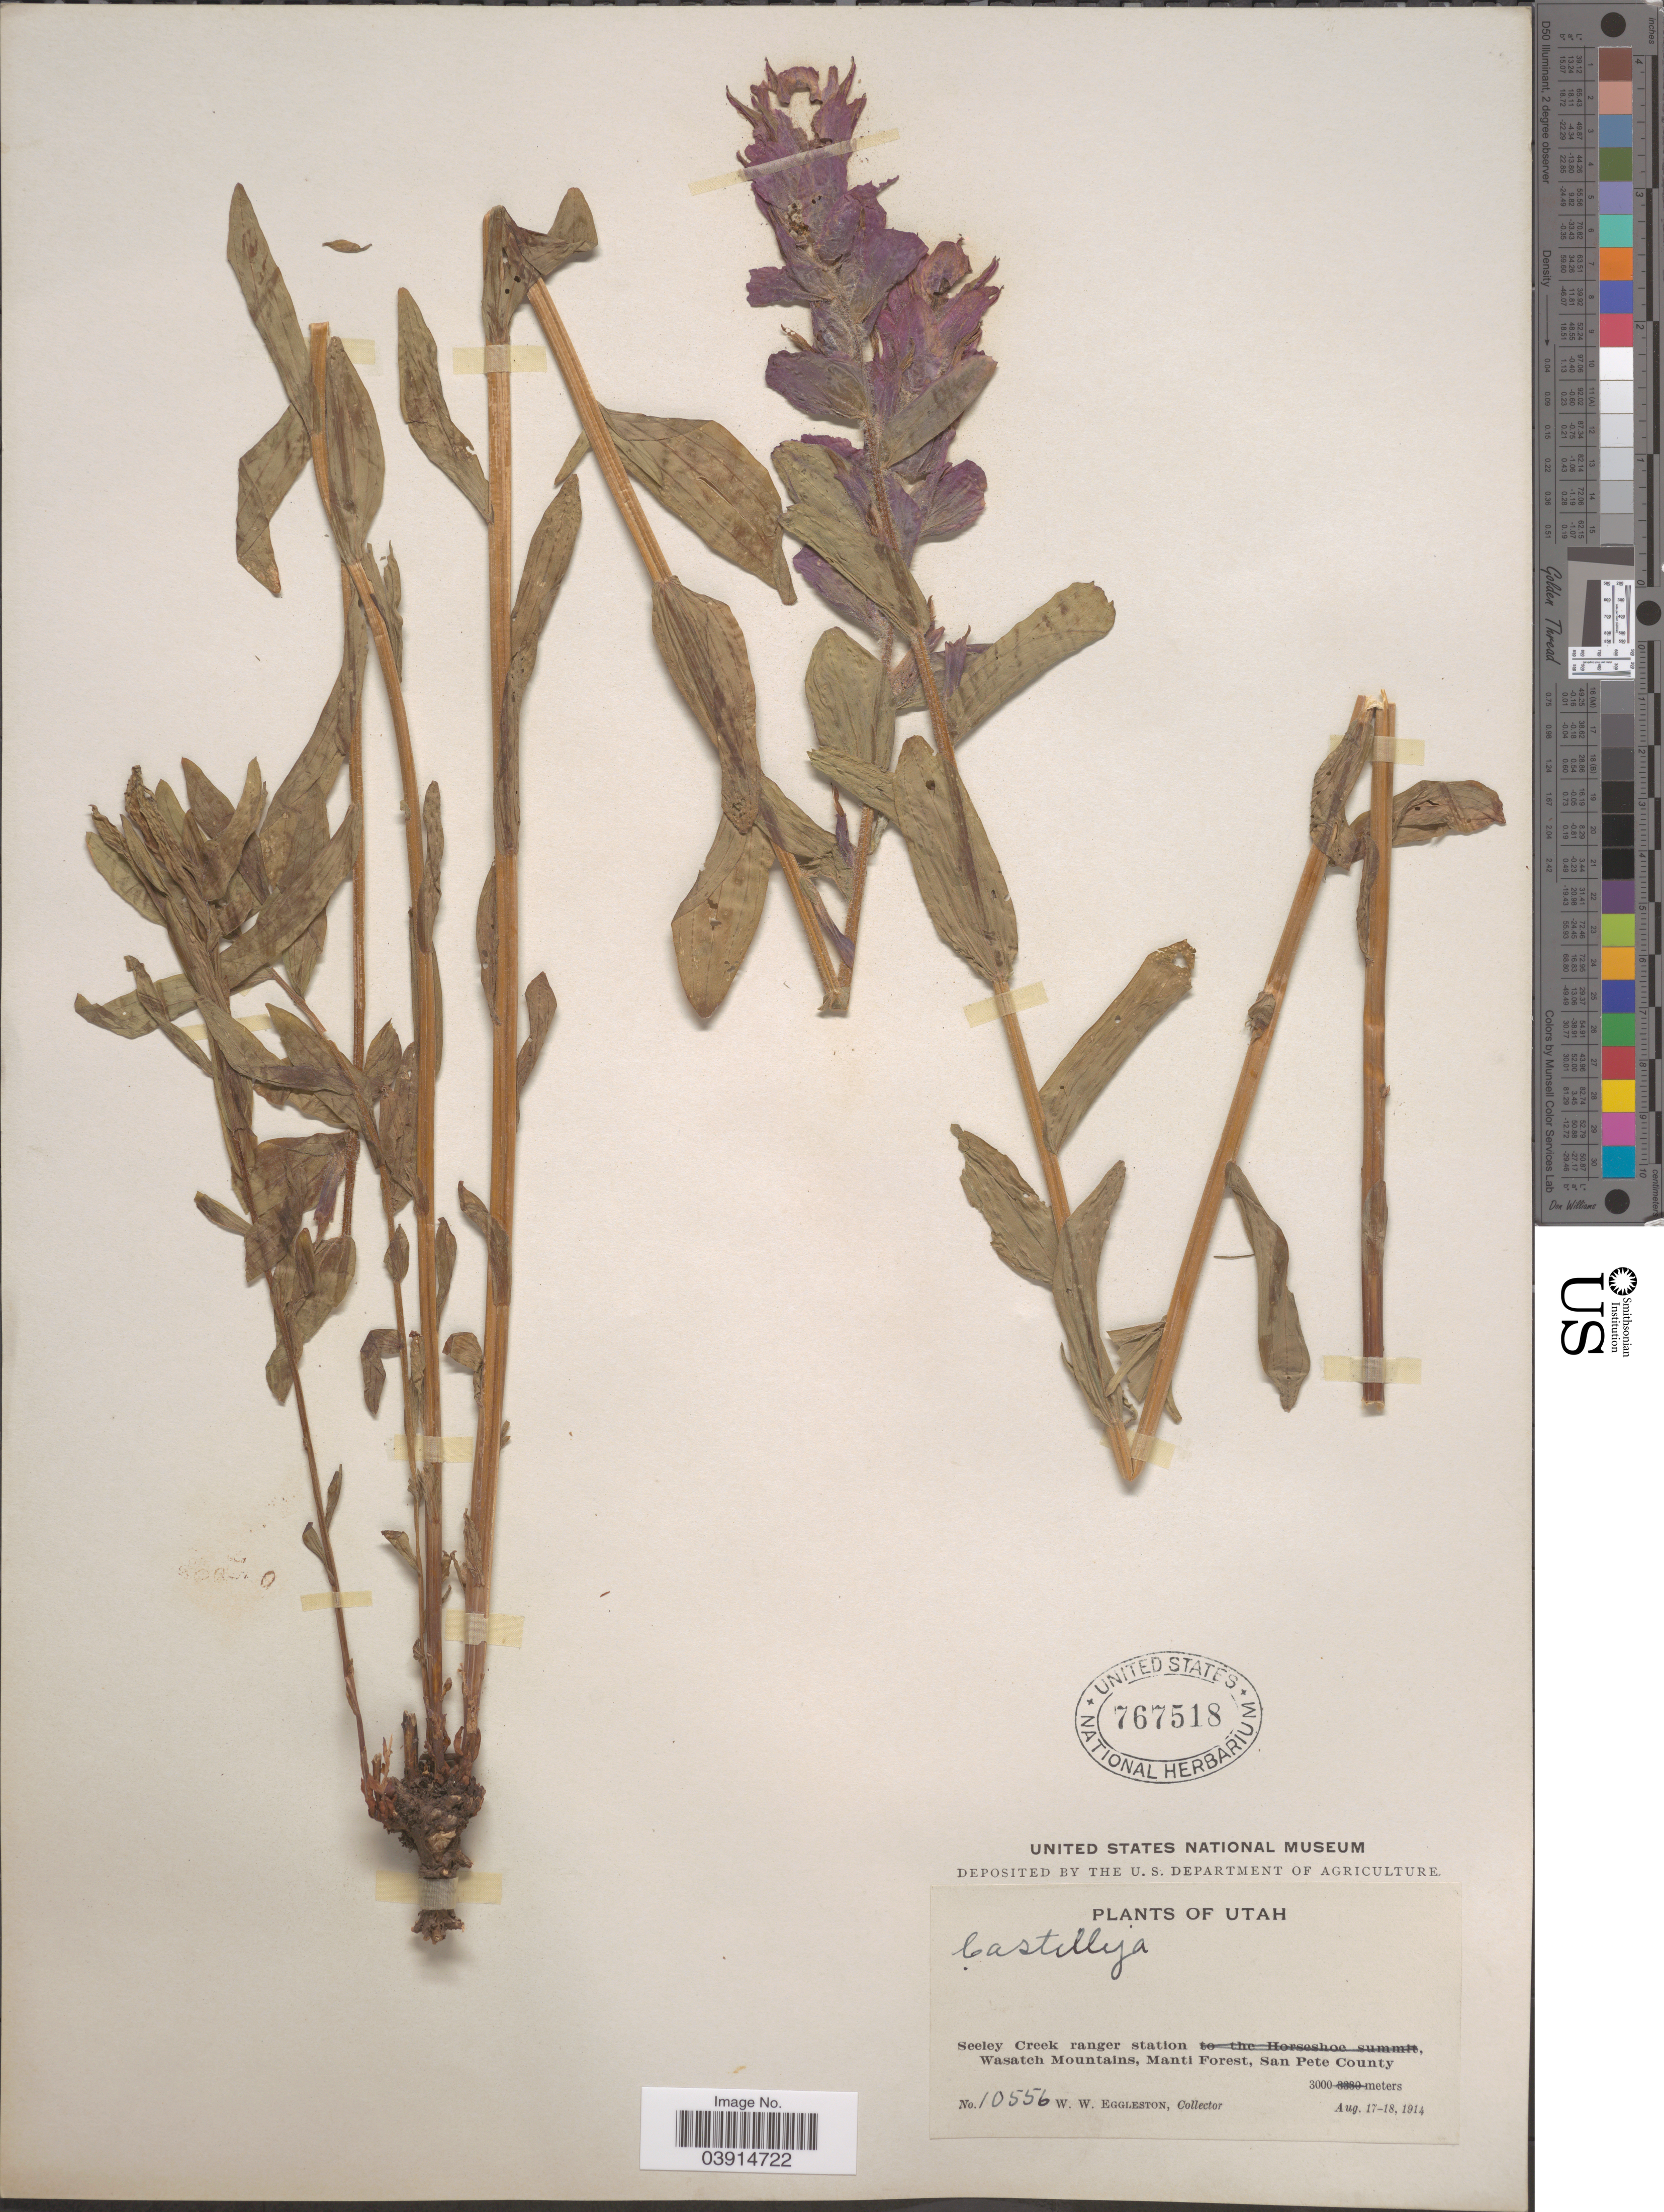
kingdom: Plantae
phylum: Tracheophyta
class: Magnoliopsida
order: Lamiales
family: Orobanchaceae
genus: Castilleja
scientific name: Castilleja sp.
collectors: W. W. Eggleston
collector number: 10556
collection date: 1914-08-17/1914-08-18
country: United States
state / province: Utah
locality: Seeley Creek ranger station, Wasatch Mountains, Manti Forest, San Pete County.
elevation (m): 3000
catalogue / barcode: US 767518